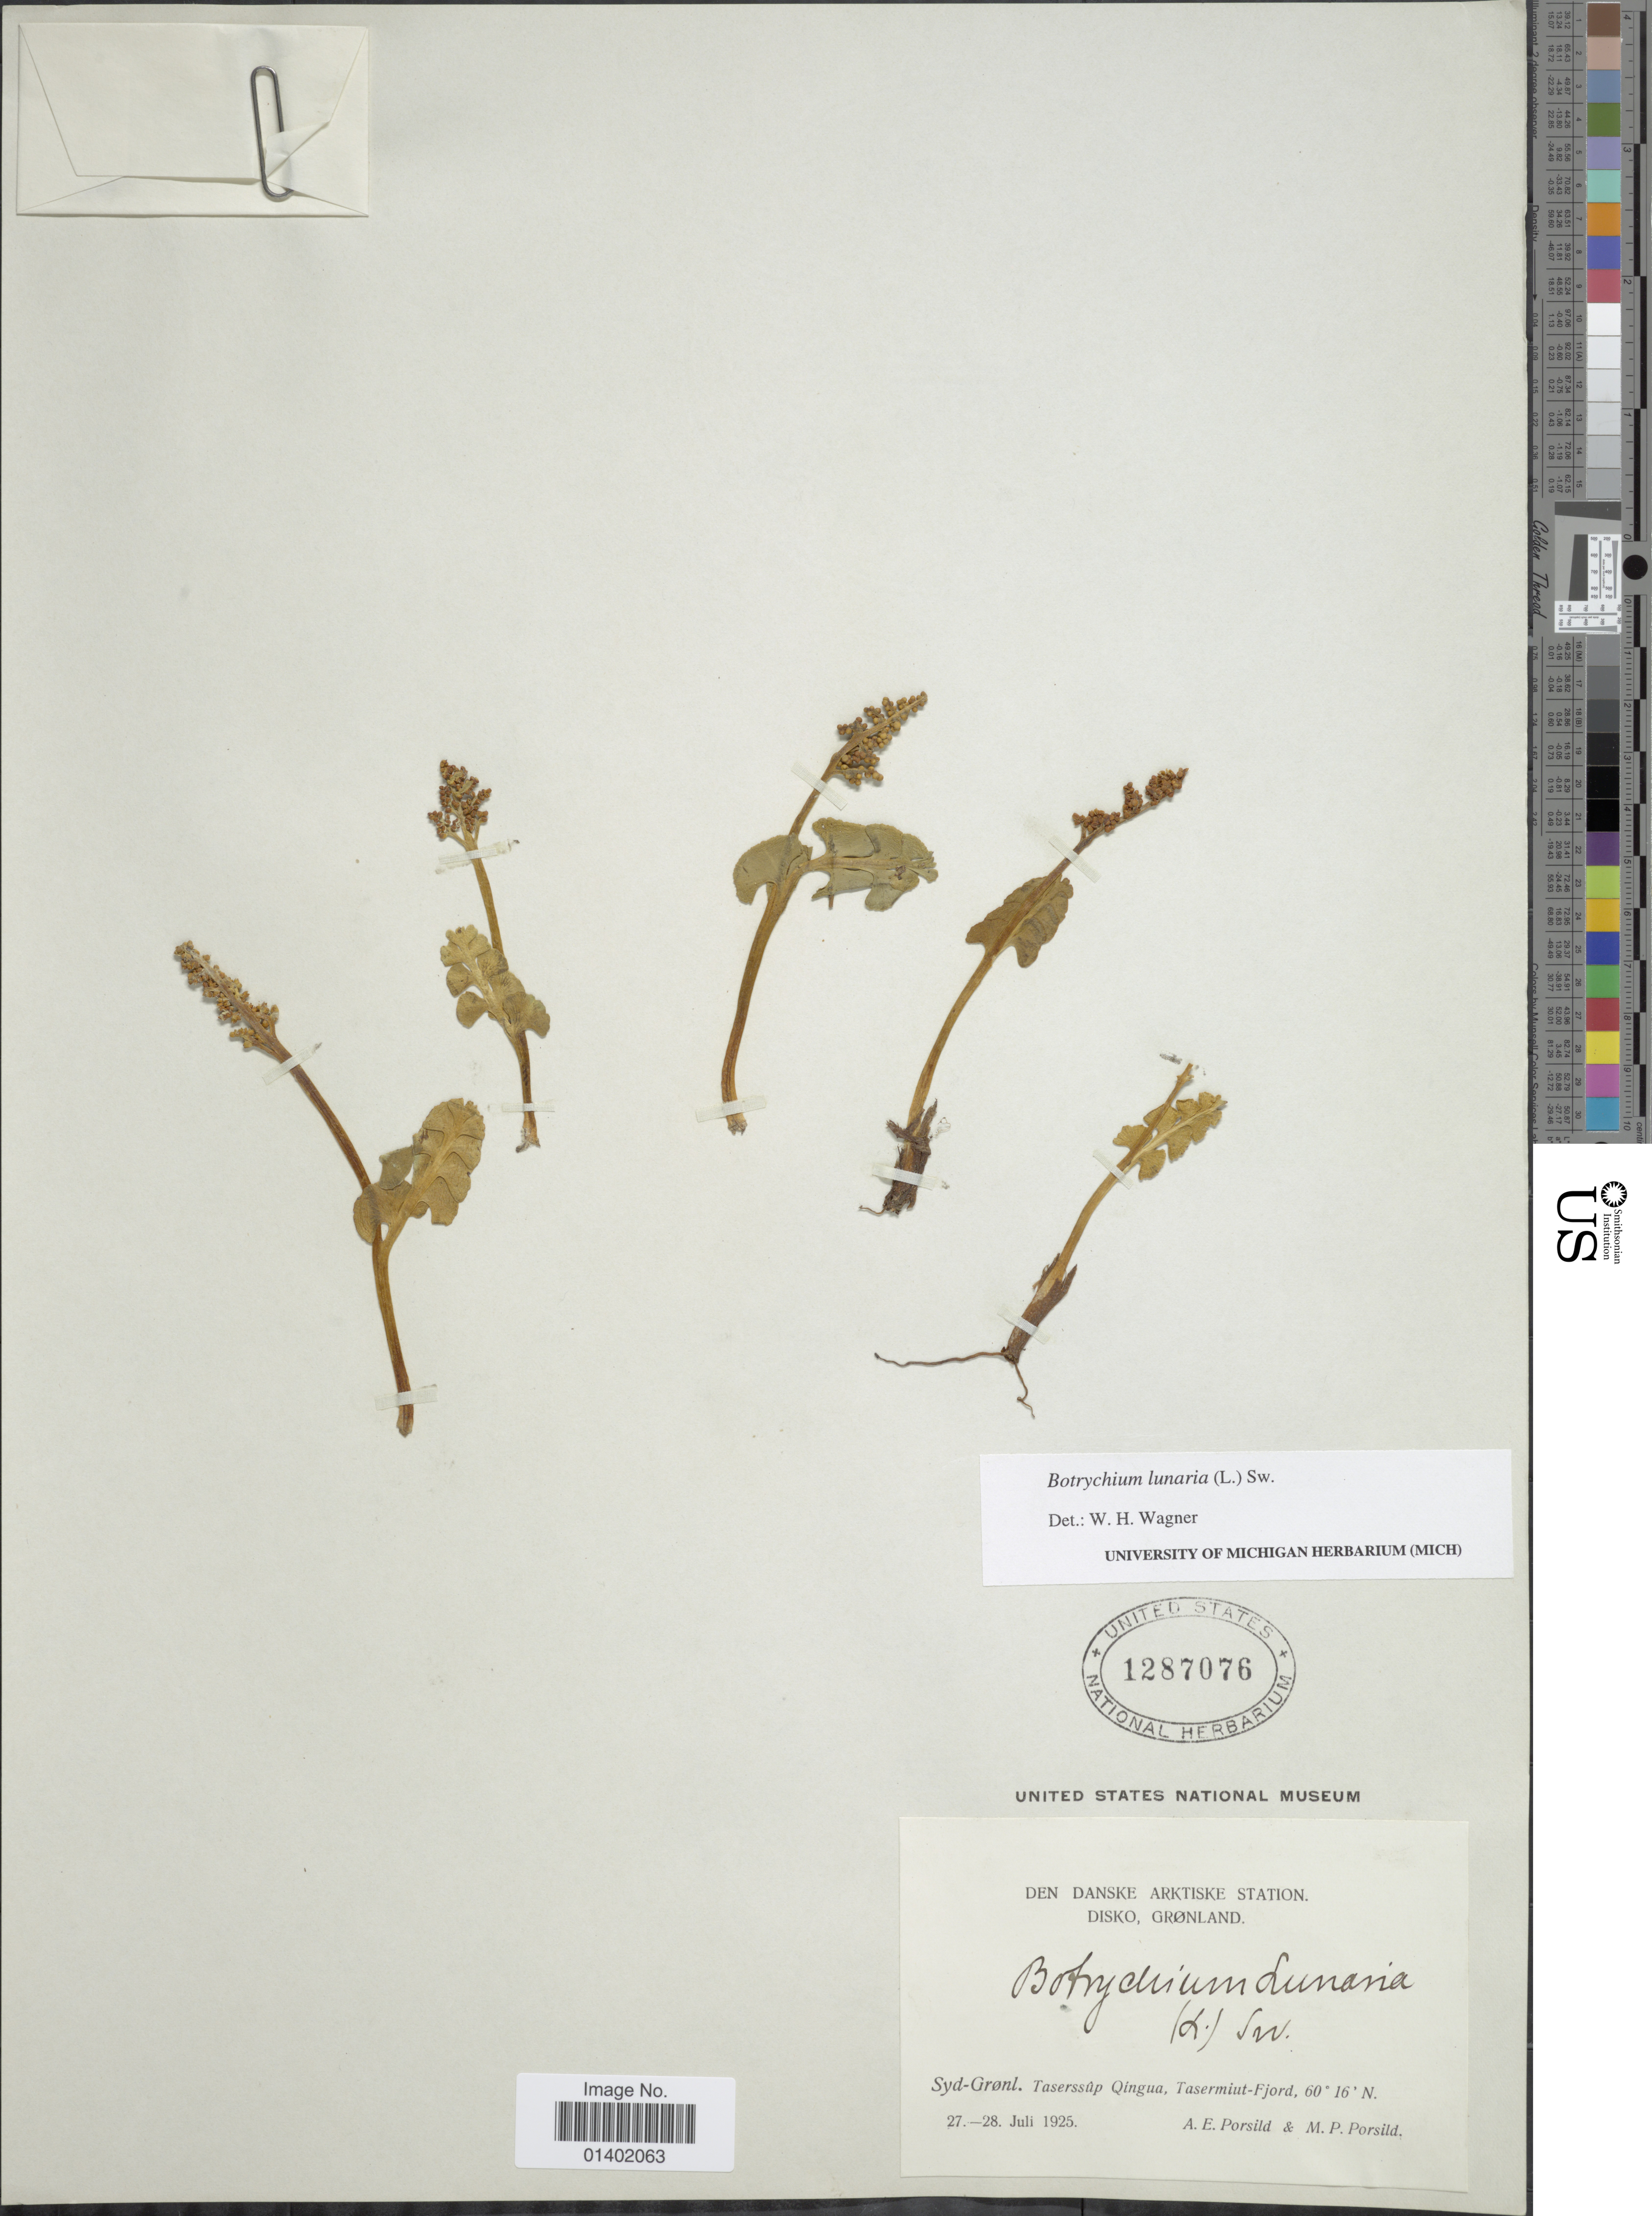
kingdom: Plantae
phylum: Tracheophyta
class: Polypodiopsida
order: Ophioglossales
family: Ophioglossaceae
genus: Botrychium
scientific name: Botrychium lunaria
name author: (L.) Sw.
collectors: A. E. Porsild & M. P. Porsild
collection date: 1925-07-27/1925-07-28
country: Greenland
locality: Syd-Gronl. Taserssup Qingua, Tasermiut-Fjord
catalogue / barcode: US 1287076